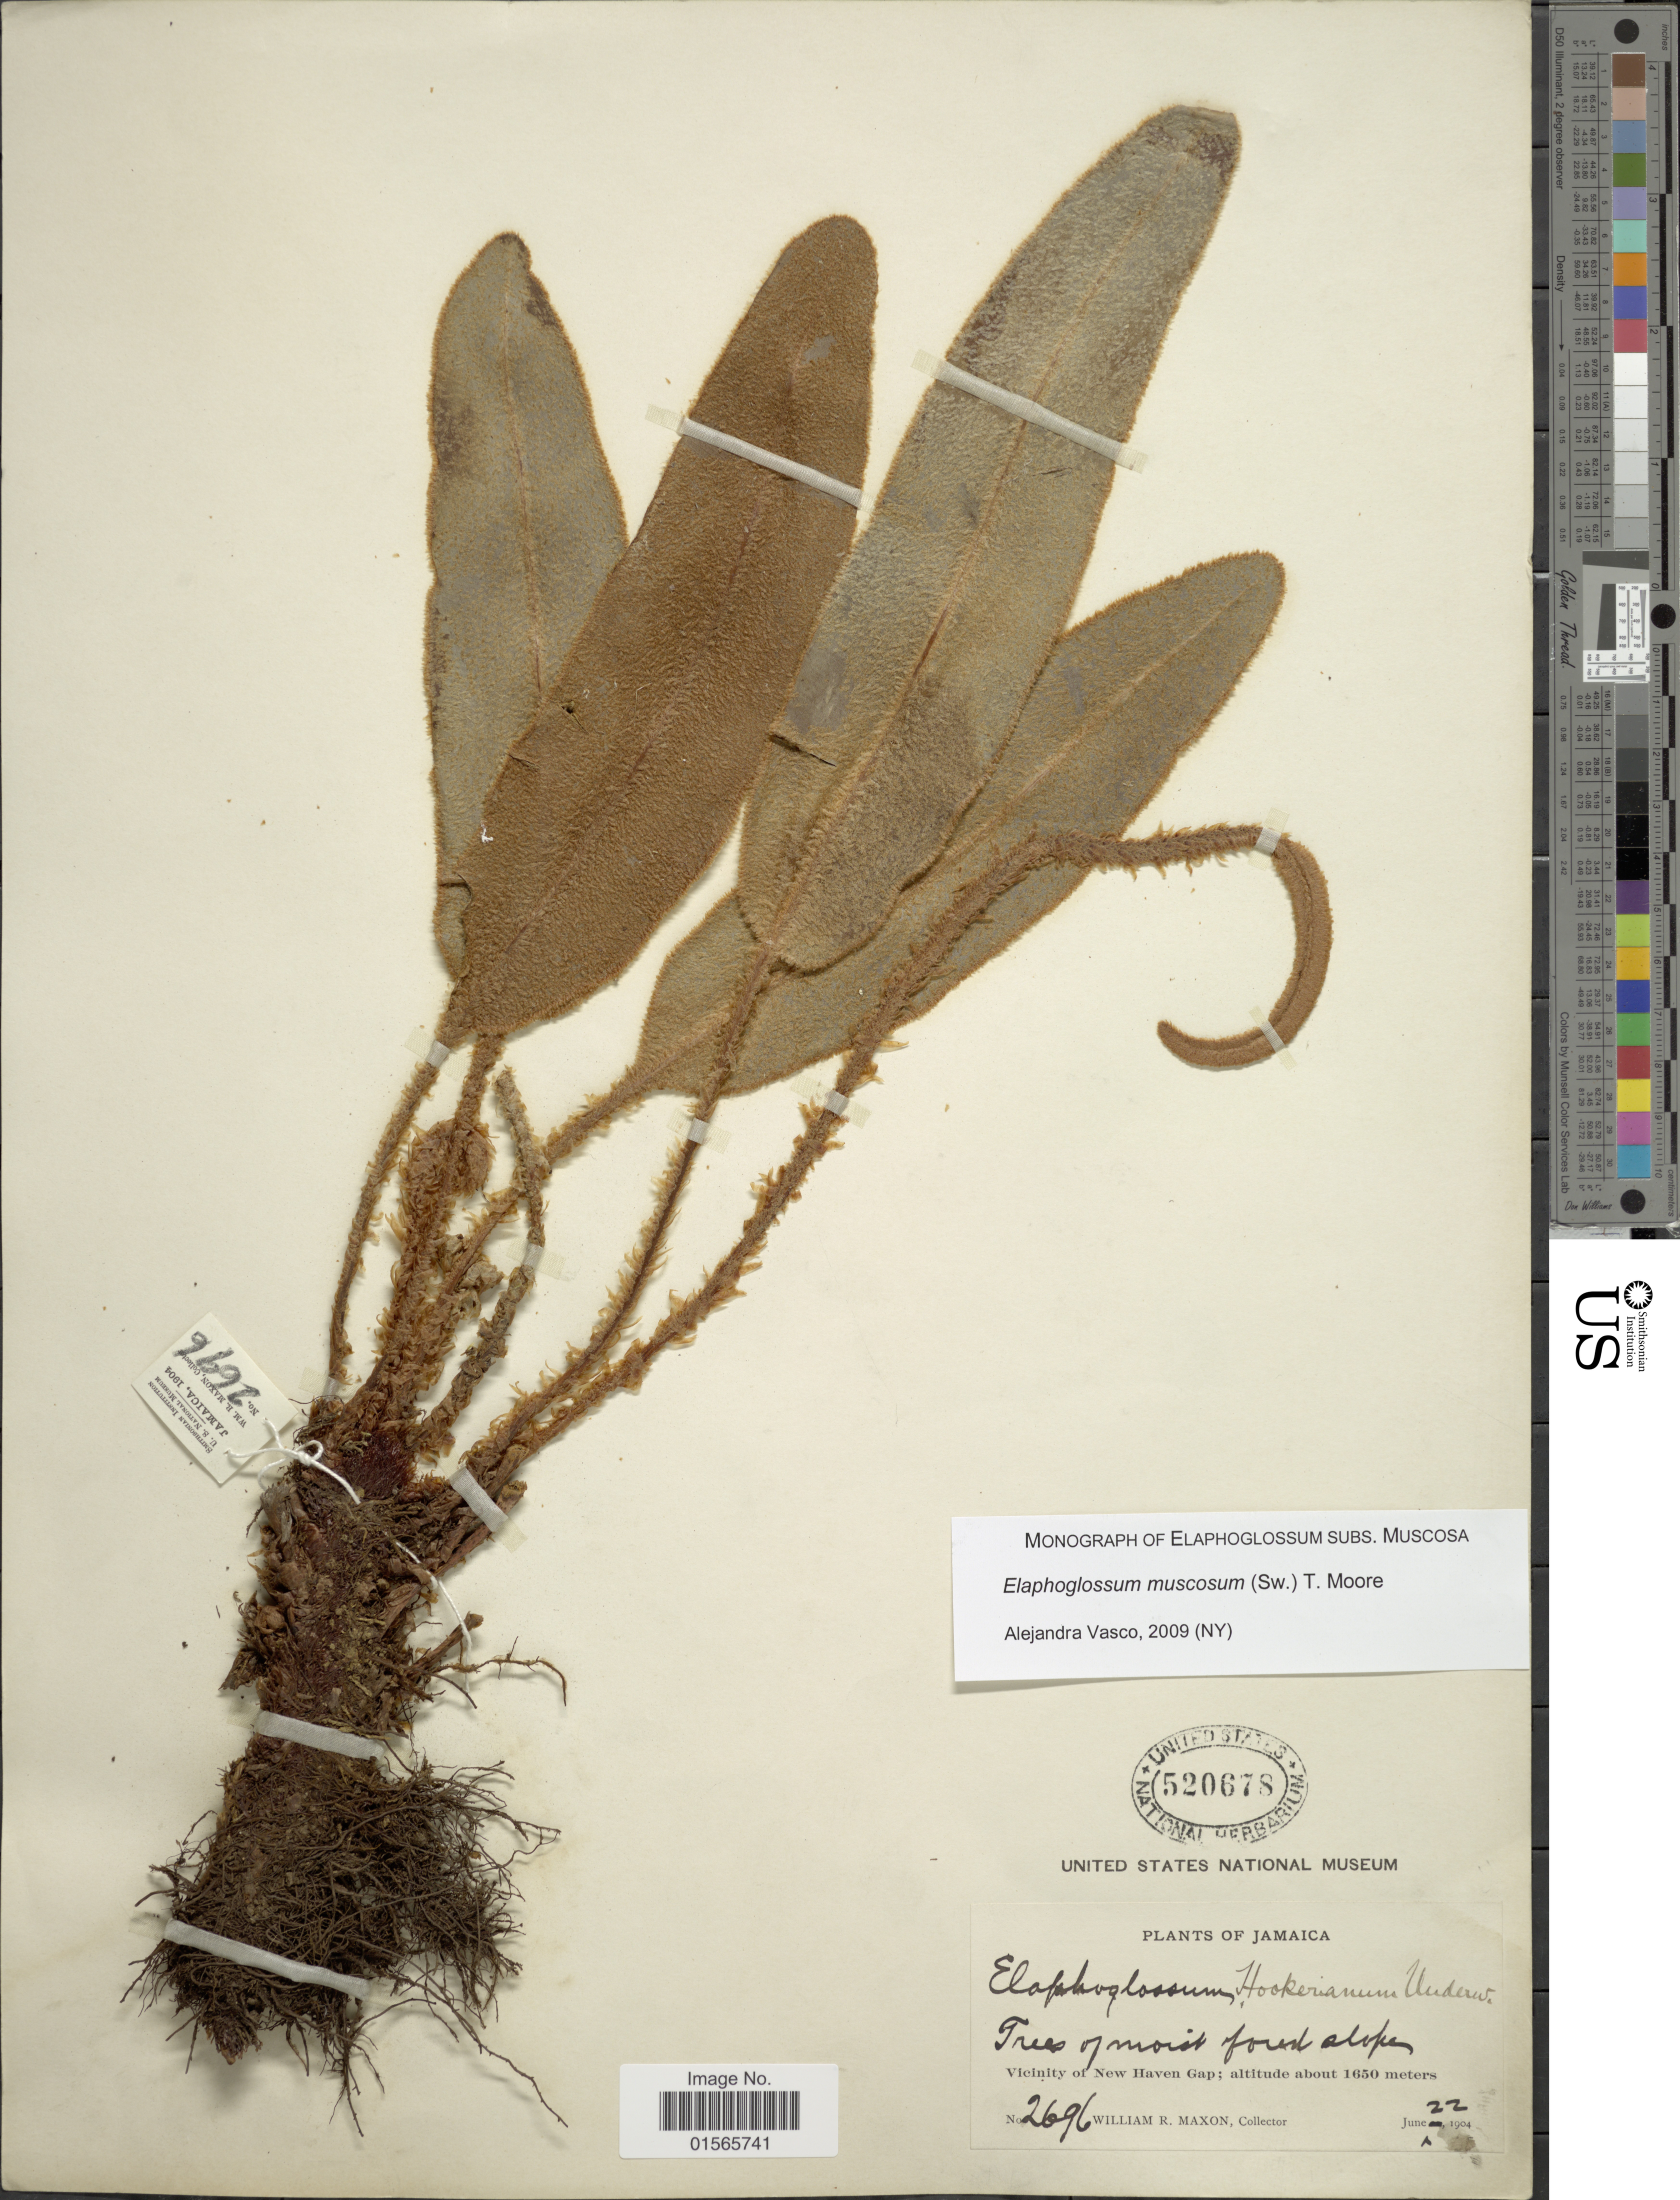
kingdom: Plantae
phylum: Tracheophyta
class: Polypodiopsida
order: Polypodiales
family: Dryopteridaceae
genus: Elaphoglossum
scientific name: Elaphoglossum muscosum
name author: (Sw.) T. Moore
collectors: W. R. Maxon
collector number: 2696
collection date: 1904-06-22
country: Jamaica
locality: Trees of moist forest slope, Vicinity of New Haven Gap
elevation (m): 1650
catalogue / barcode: US 520678